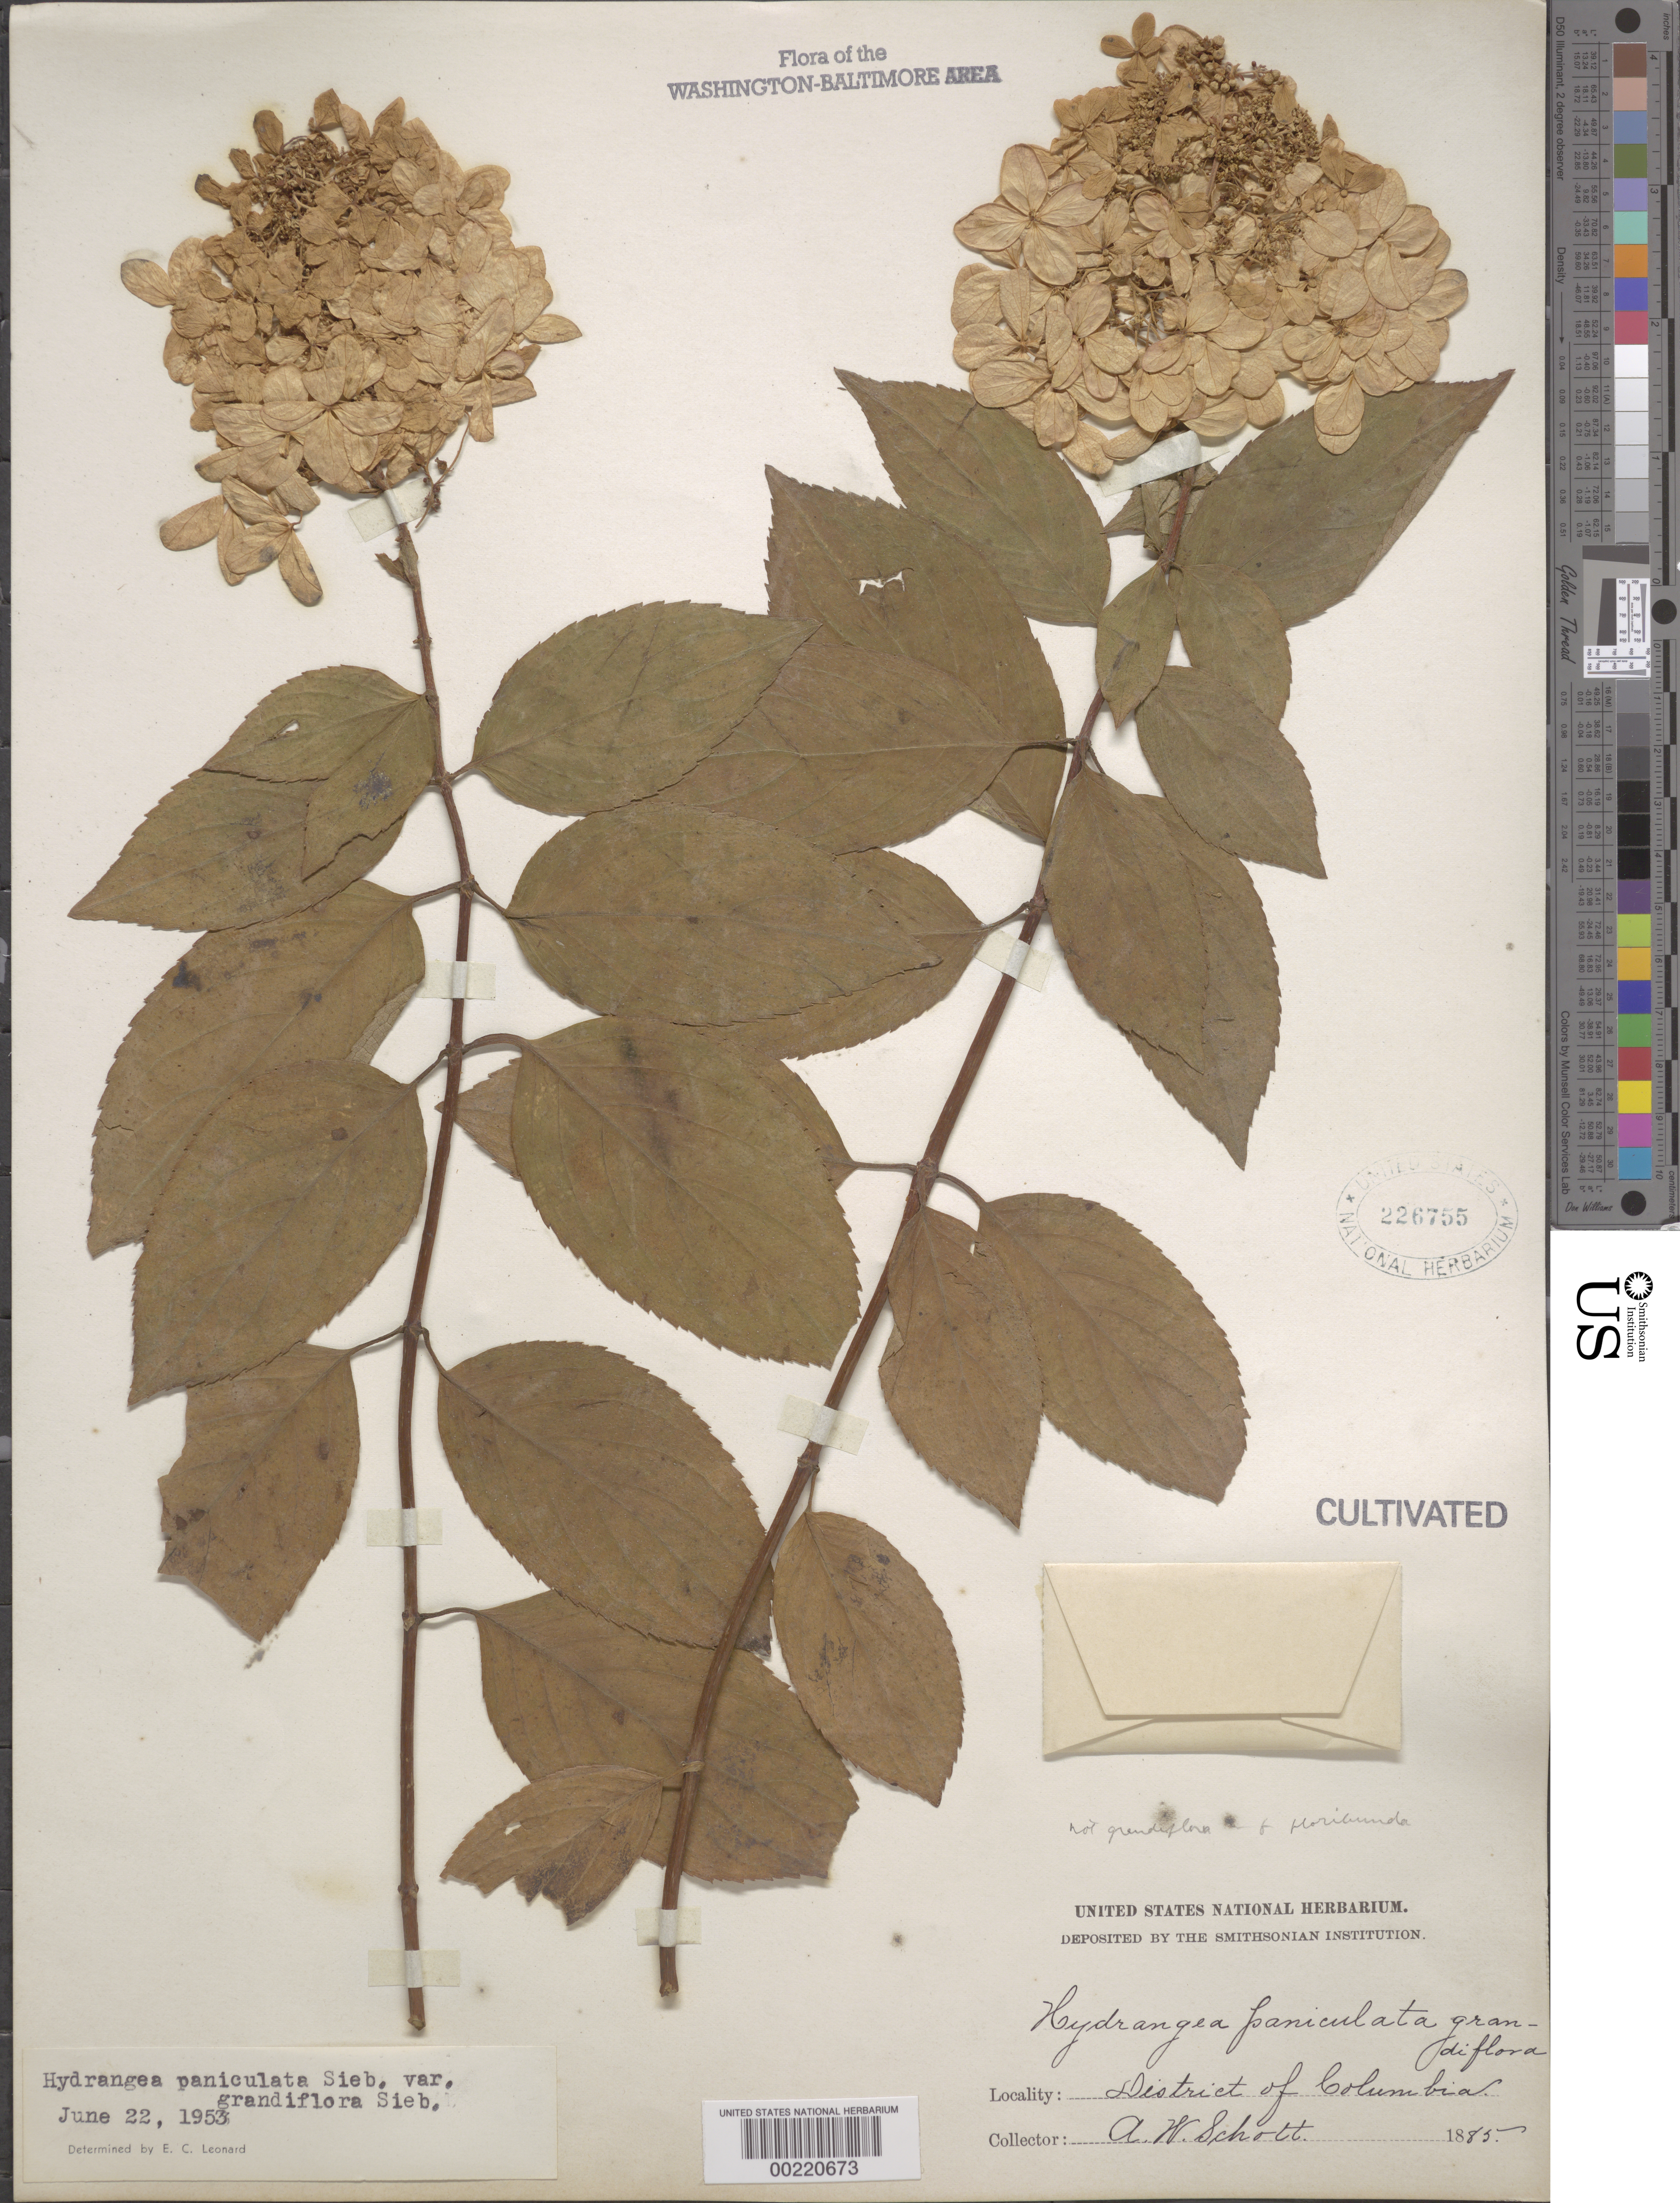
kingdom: Plantae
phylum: Tracheophyta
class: Magnoliopsida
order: Cornales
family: Hydrangeaceae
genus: Hydrangea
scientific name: Hydrangea paniculata var. grandiflora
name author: Siebold ex Courtin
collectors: A. W. Schott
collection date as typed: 1885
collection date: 1885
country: United States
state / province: District of Columbia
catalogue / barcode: US 226755